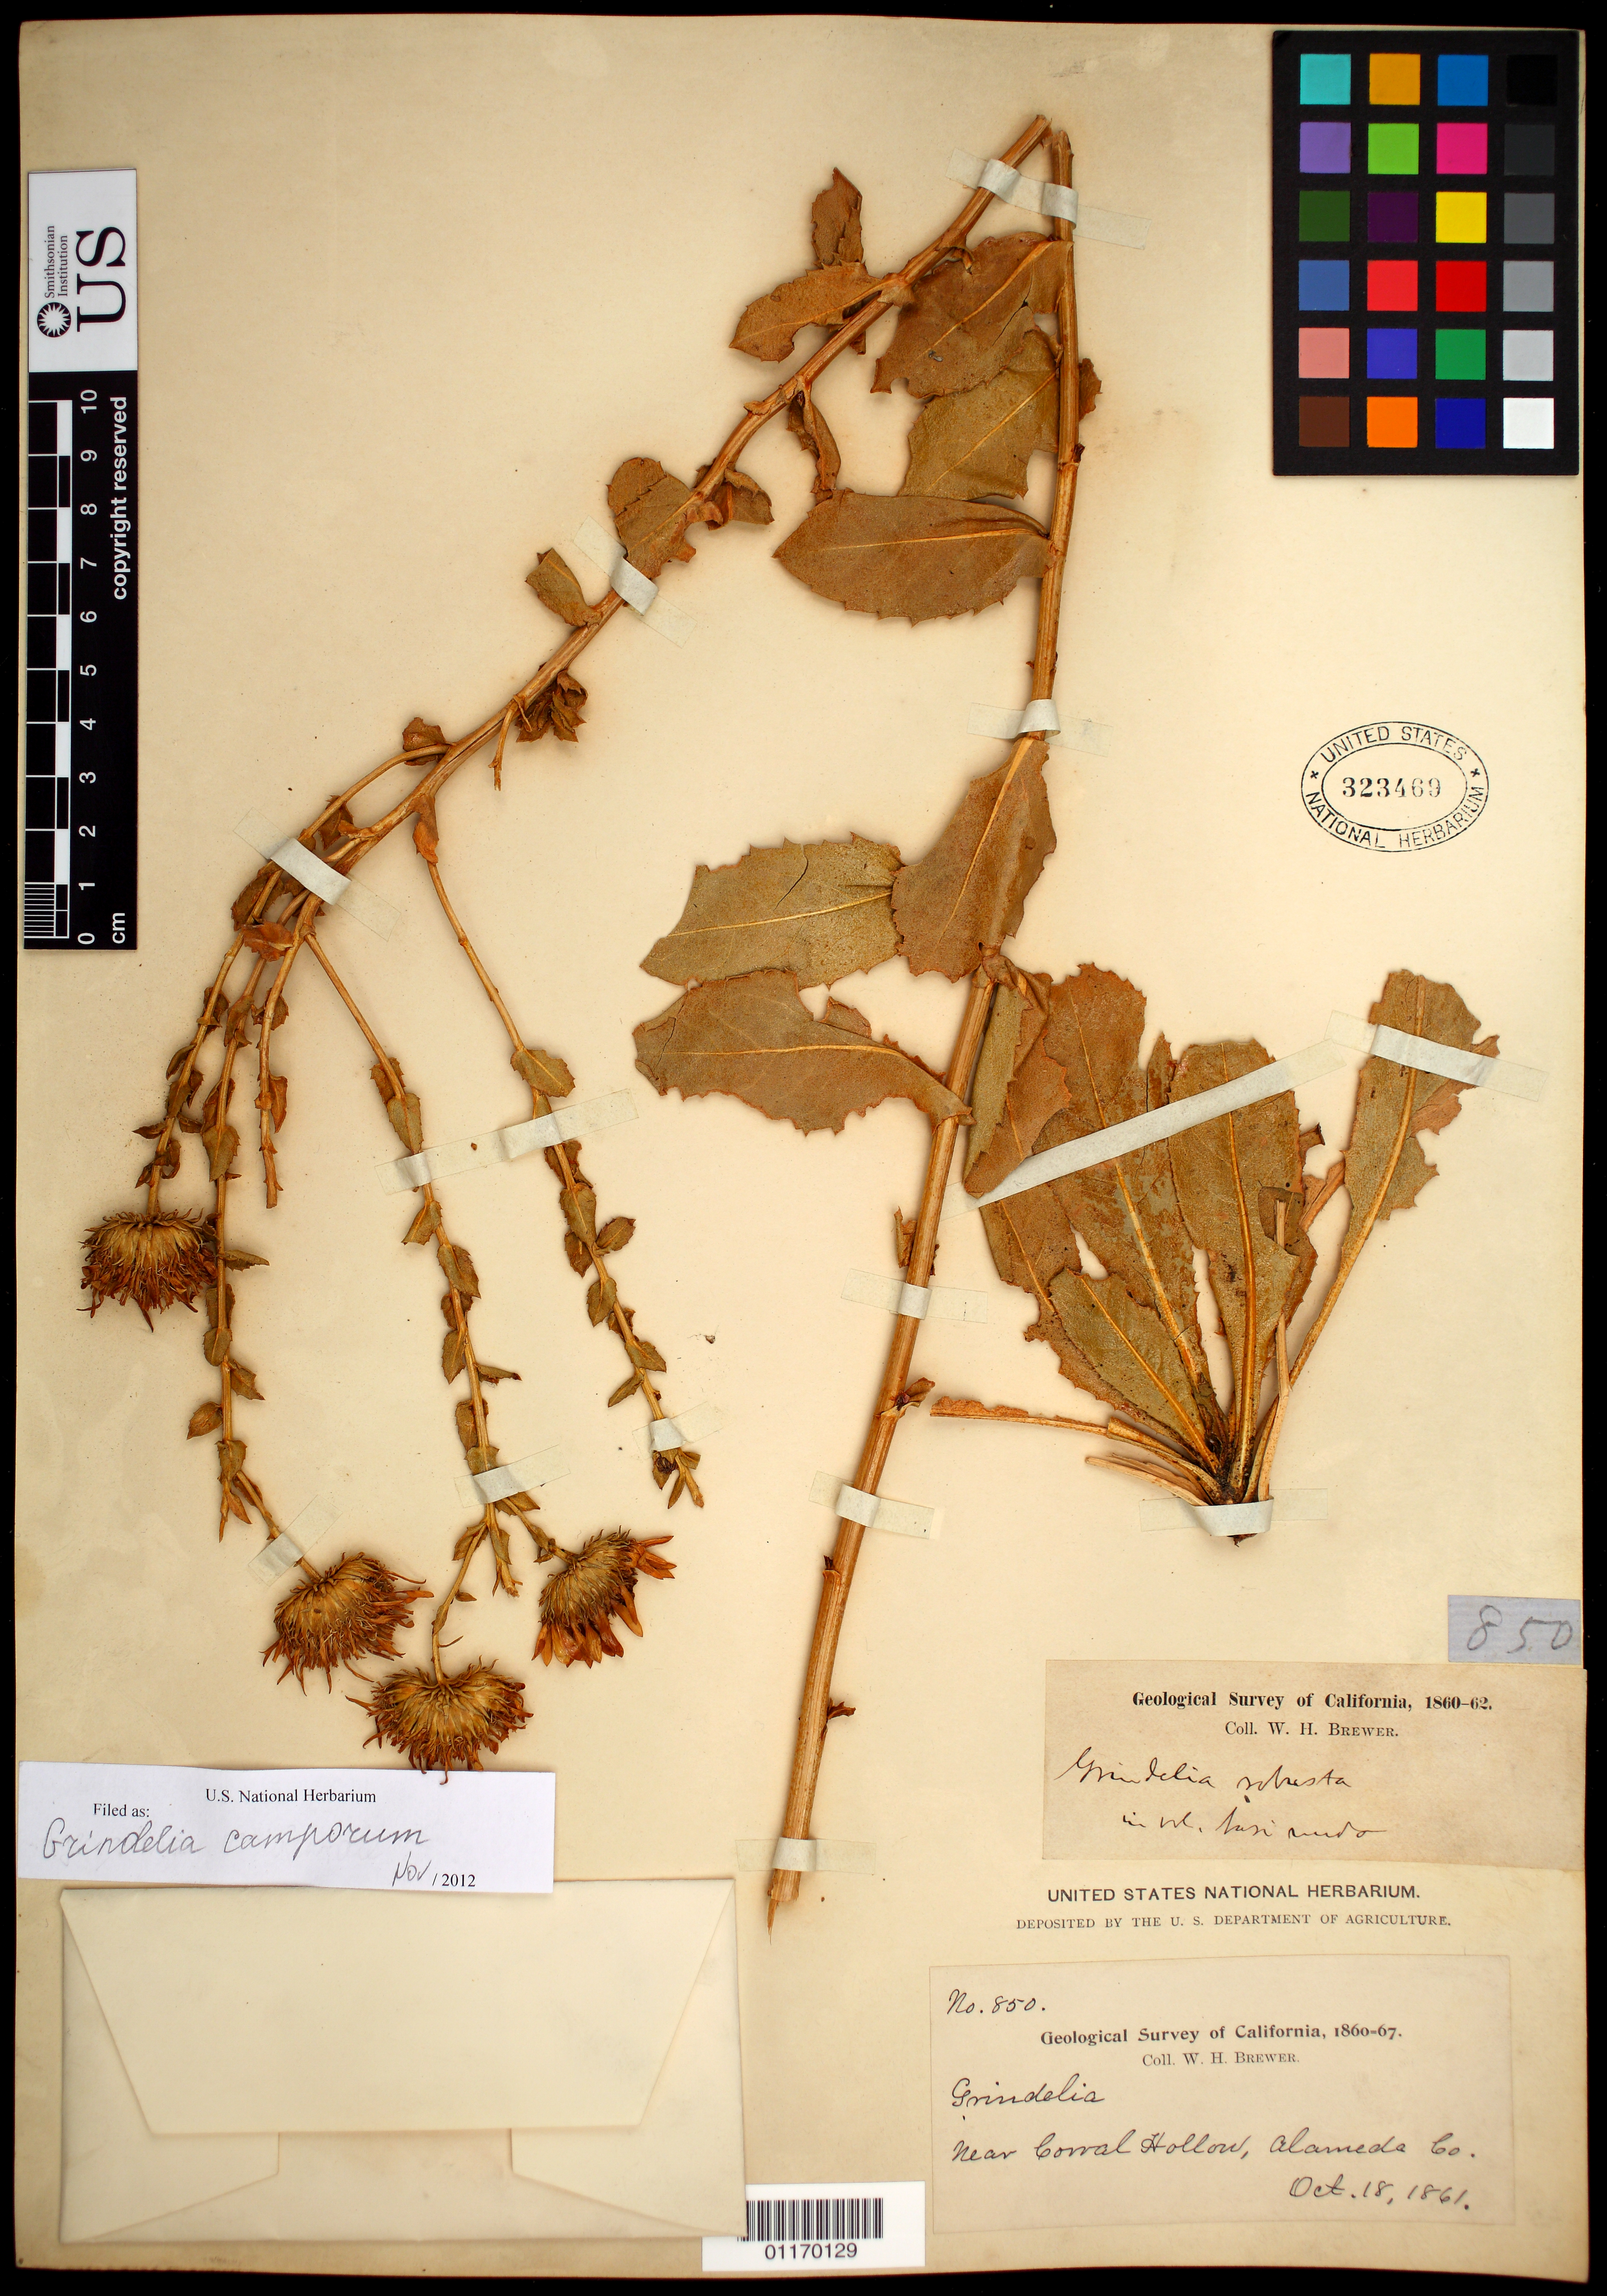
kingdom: Plantae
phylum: Tracheophyta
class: Magnoliopsida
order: Asterales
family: Asteraceae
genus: Grindelia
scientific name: Grindelia camporum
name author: Greene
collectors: W. H. Brewer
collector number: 850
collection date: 1861-10-18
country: United States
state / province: California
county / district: Alameda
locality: near Corral Hollow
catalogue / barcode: US 323469